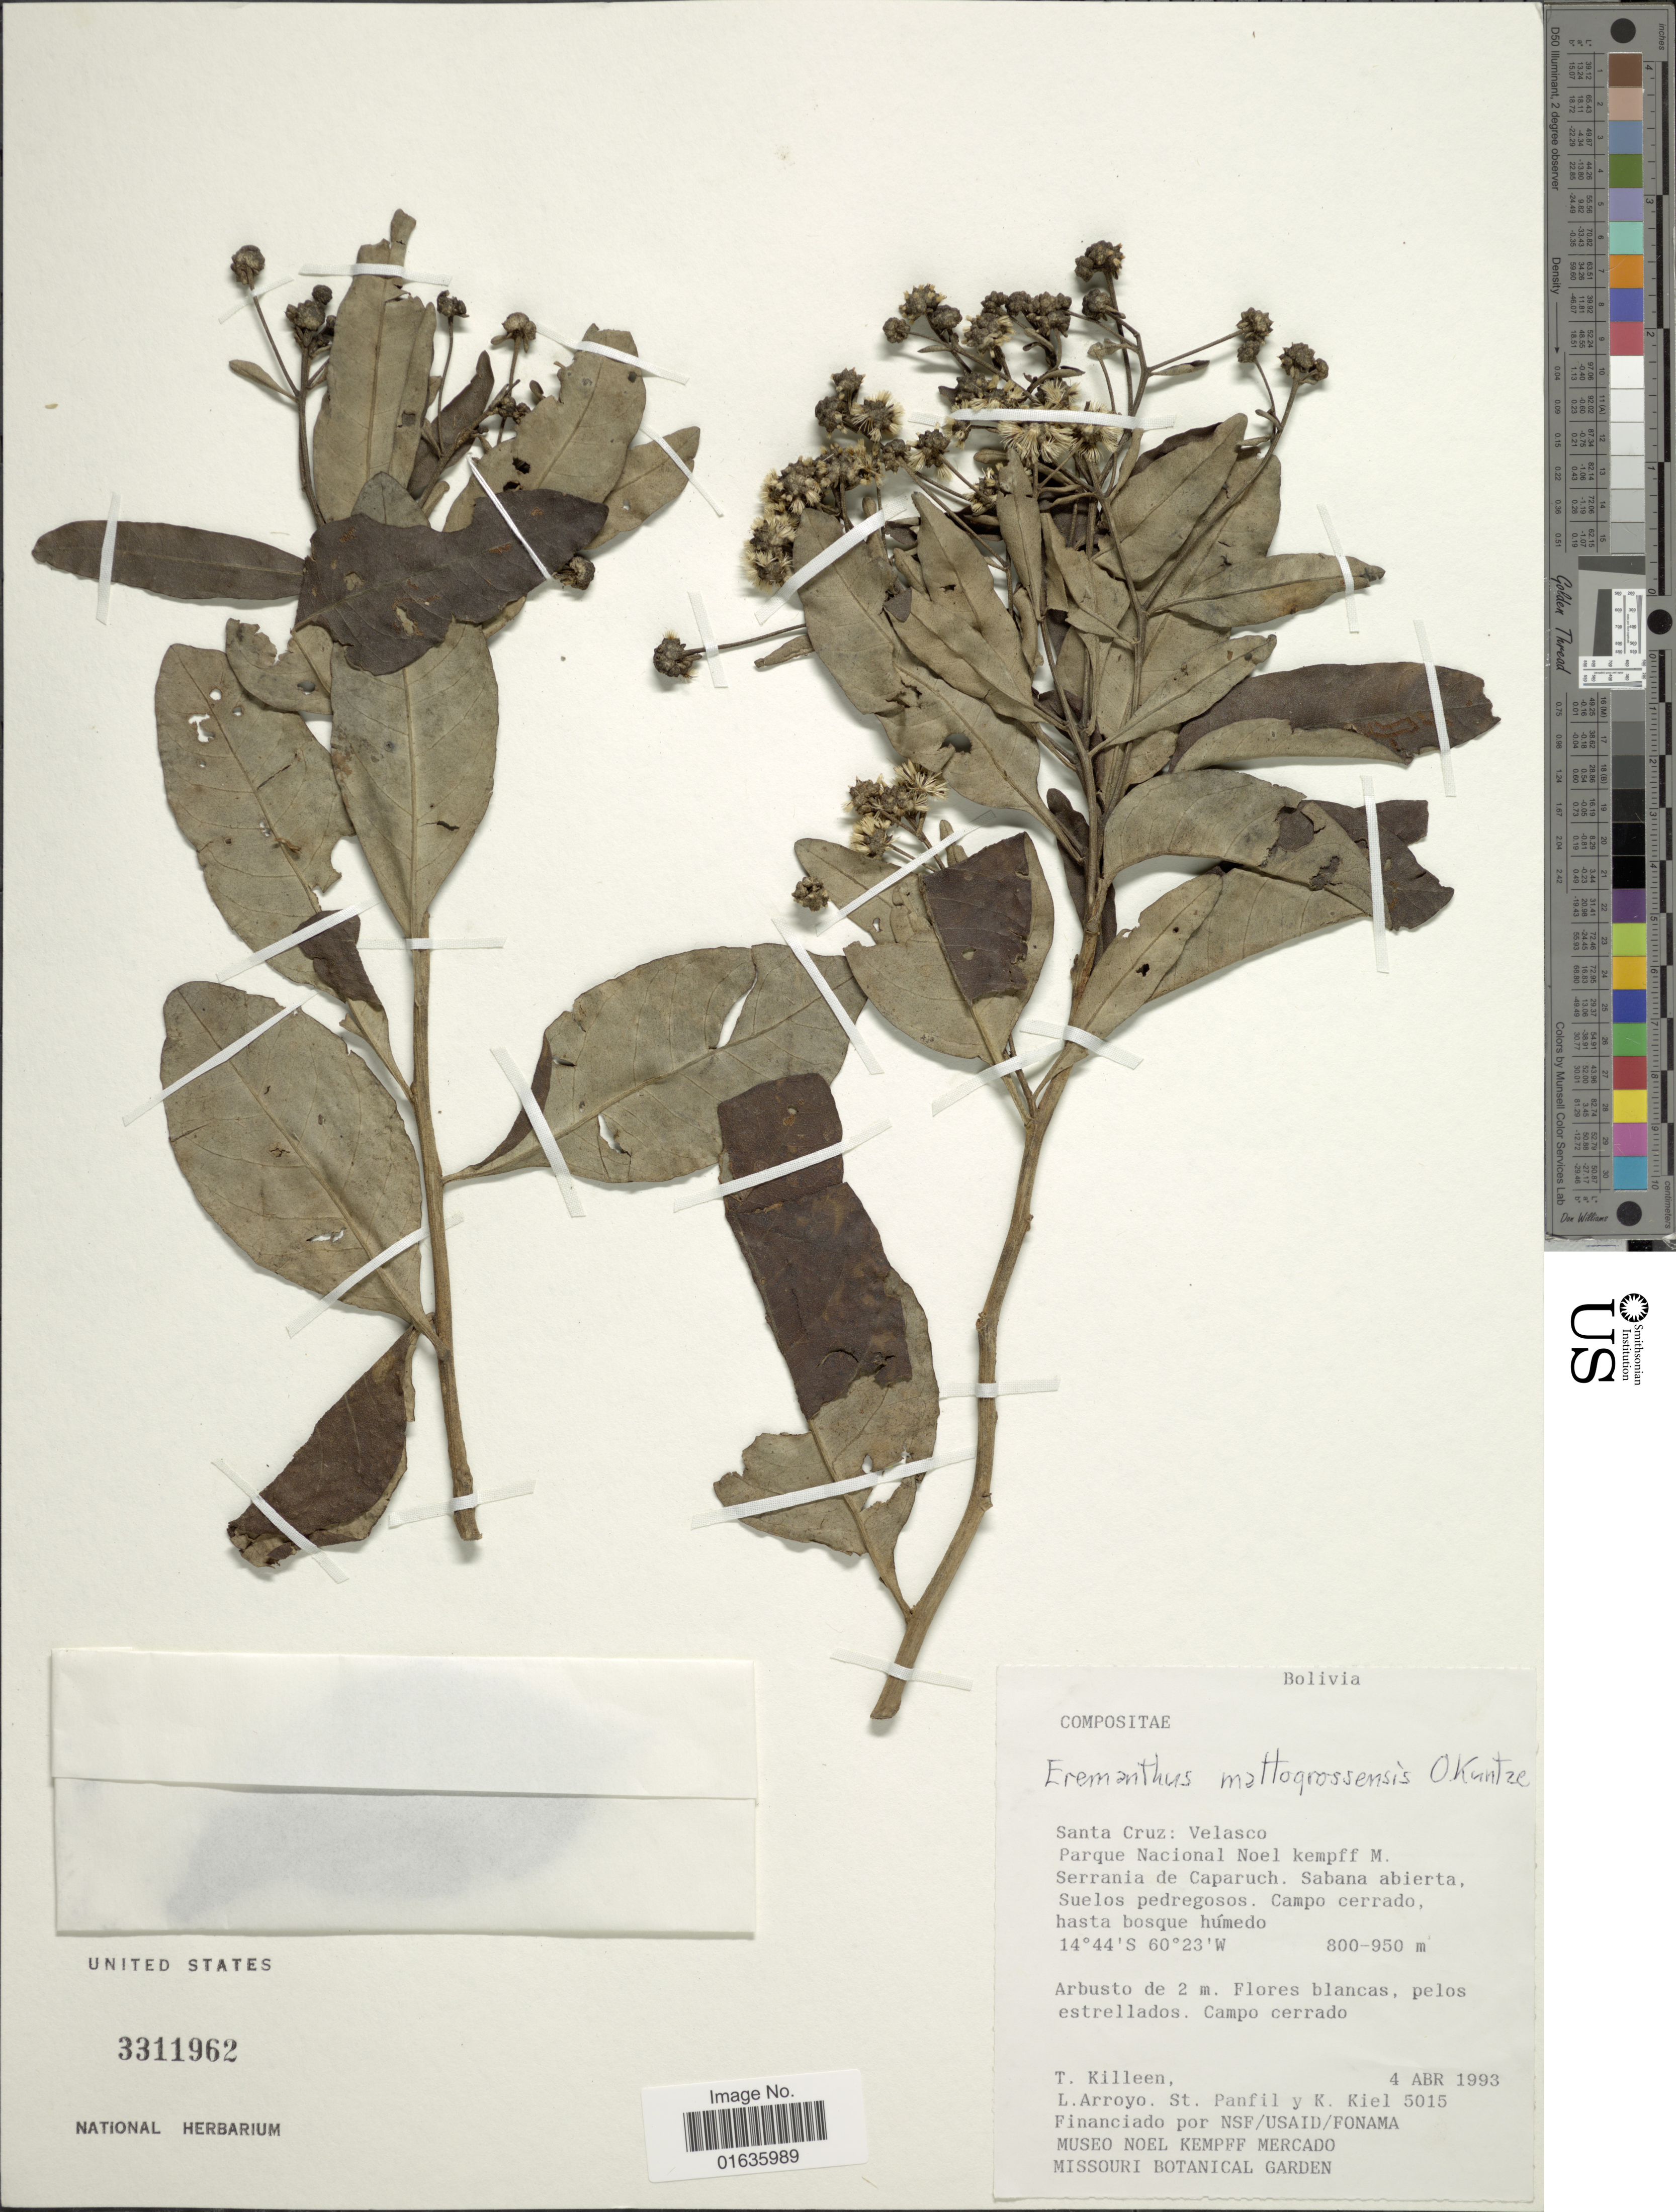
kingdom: Plantae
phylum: Tracheophyta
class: Magnoliopsida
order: Asterales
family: Asteraceae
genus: Eremanthus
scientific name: Eremanthus mattogrossensis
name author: Kuntze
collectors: T. J. Killeen, L. Arroyo, S. Panfil & K. Kiel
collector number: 5015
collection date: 1993-04-04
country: Bolivia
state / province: Santa Cruz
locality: Velasco. Parque Nacional Noel kempff M. Serrania de Caparuch.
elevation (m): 800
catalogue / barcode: US 3311962